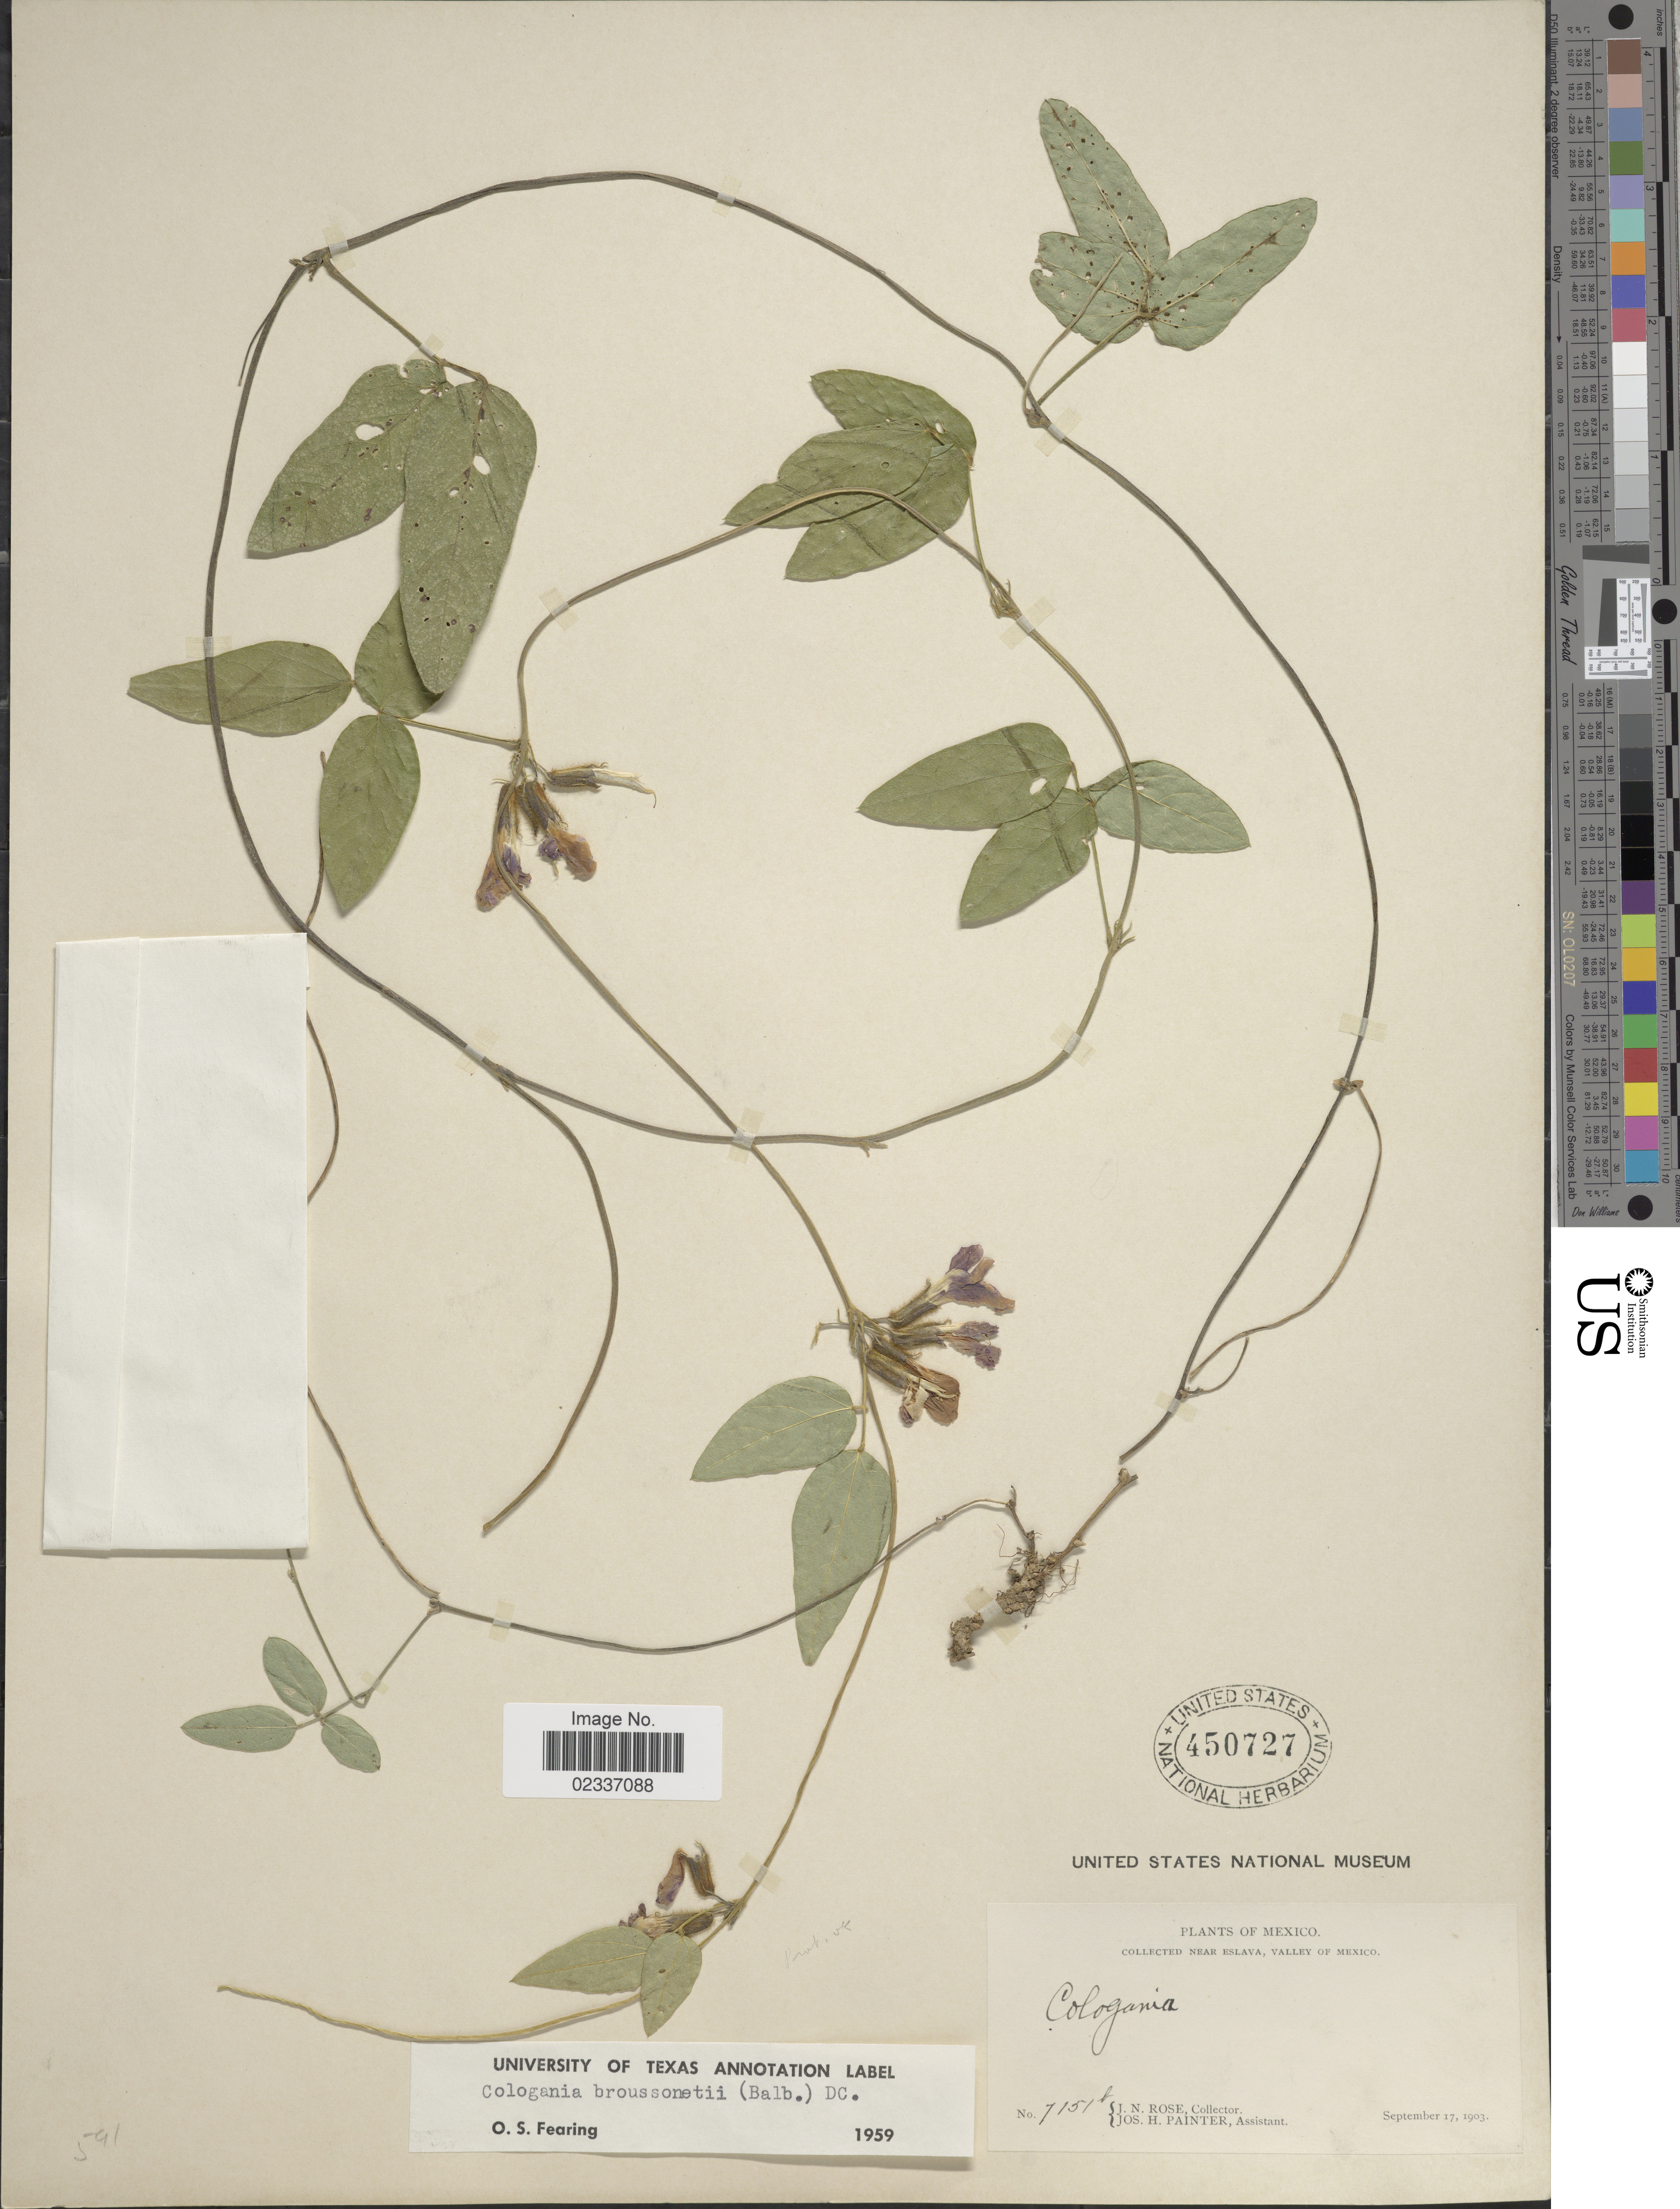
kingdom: Plantae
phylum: Tracheophyta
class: Magnoliopsida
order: Fabales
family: Fabaceae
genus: Cologania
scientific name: Cologania broussonetii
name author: (Balb.) DC.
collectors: J. N. Rose & J. H. Painter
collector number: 7151b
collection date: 1903-09-17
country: Mexico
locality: Near Eslava, Valley of Mexico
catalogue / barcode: US 450727